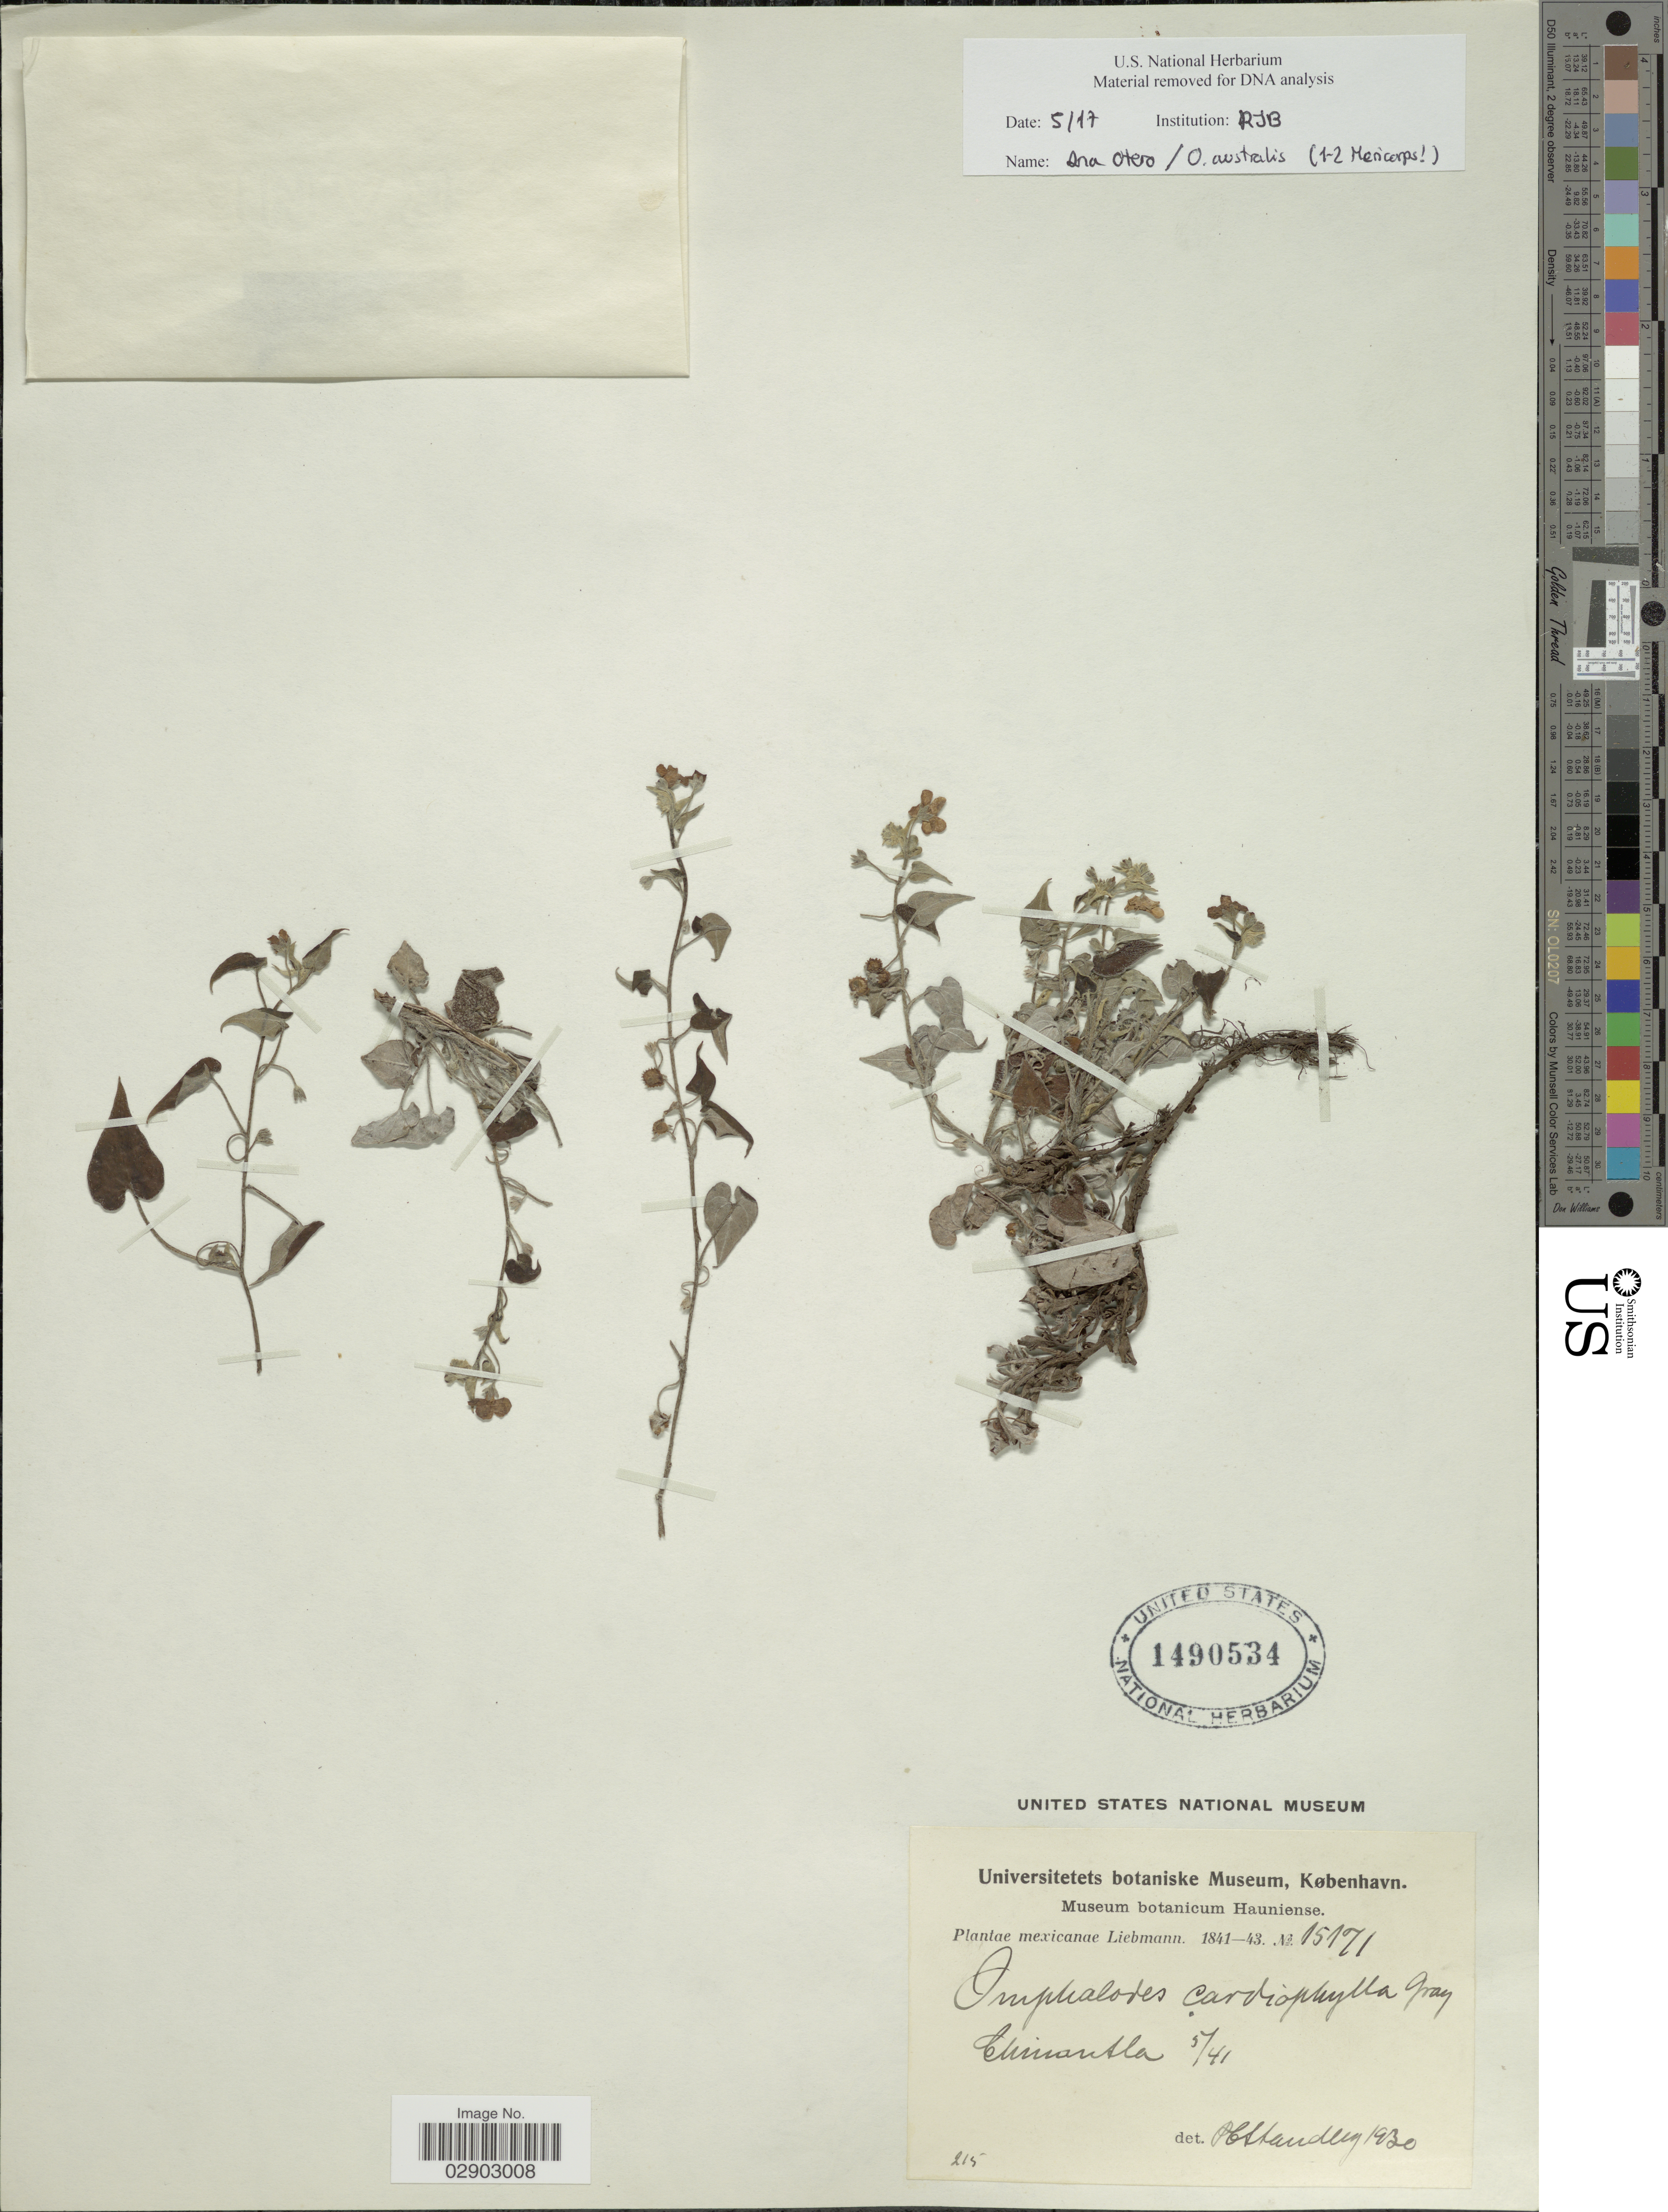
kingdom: Plantae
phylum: Tracheophyta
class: Magnoliopsida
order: Boraginales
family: Boraginaceae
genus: Omphalodes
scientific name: Omphalodes cardiophylla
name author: A. Gray in Hemsl.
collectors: Liebmann, --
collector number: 15171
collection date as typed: Transcribed d/m/y: /5/41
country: Mexico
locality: Mexicanae. Chinantla.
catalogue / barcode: US 1490534